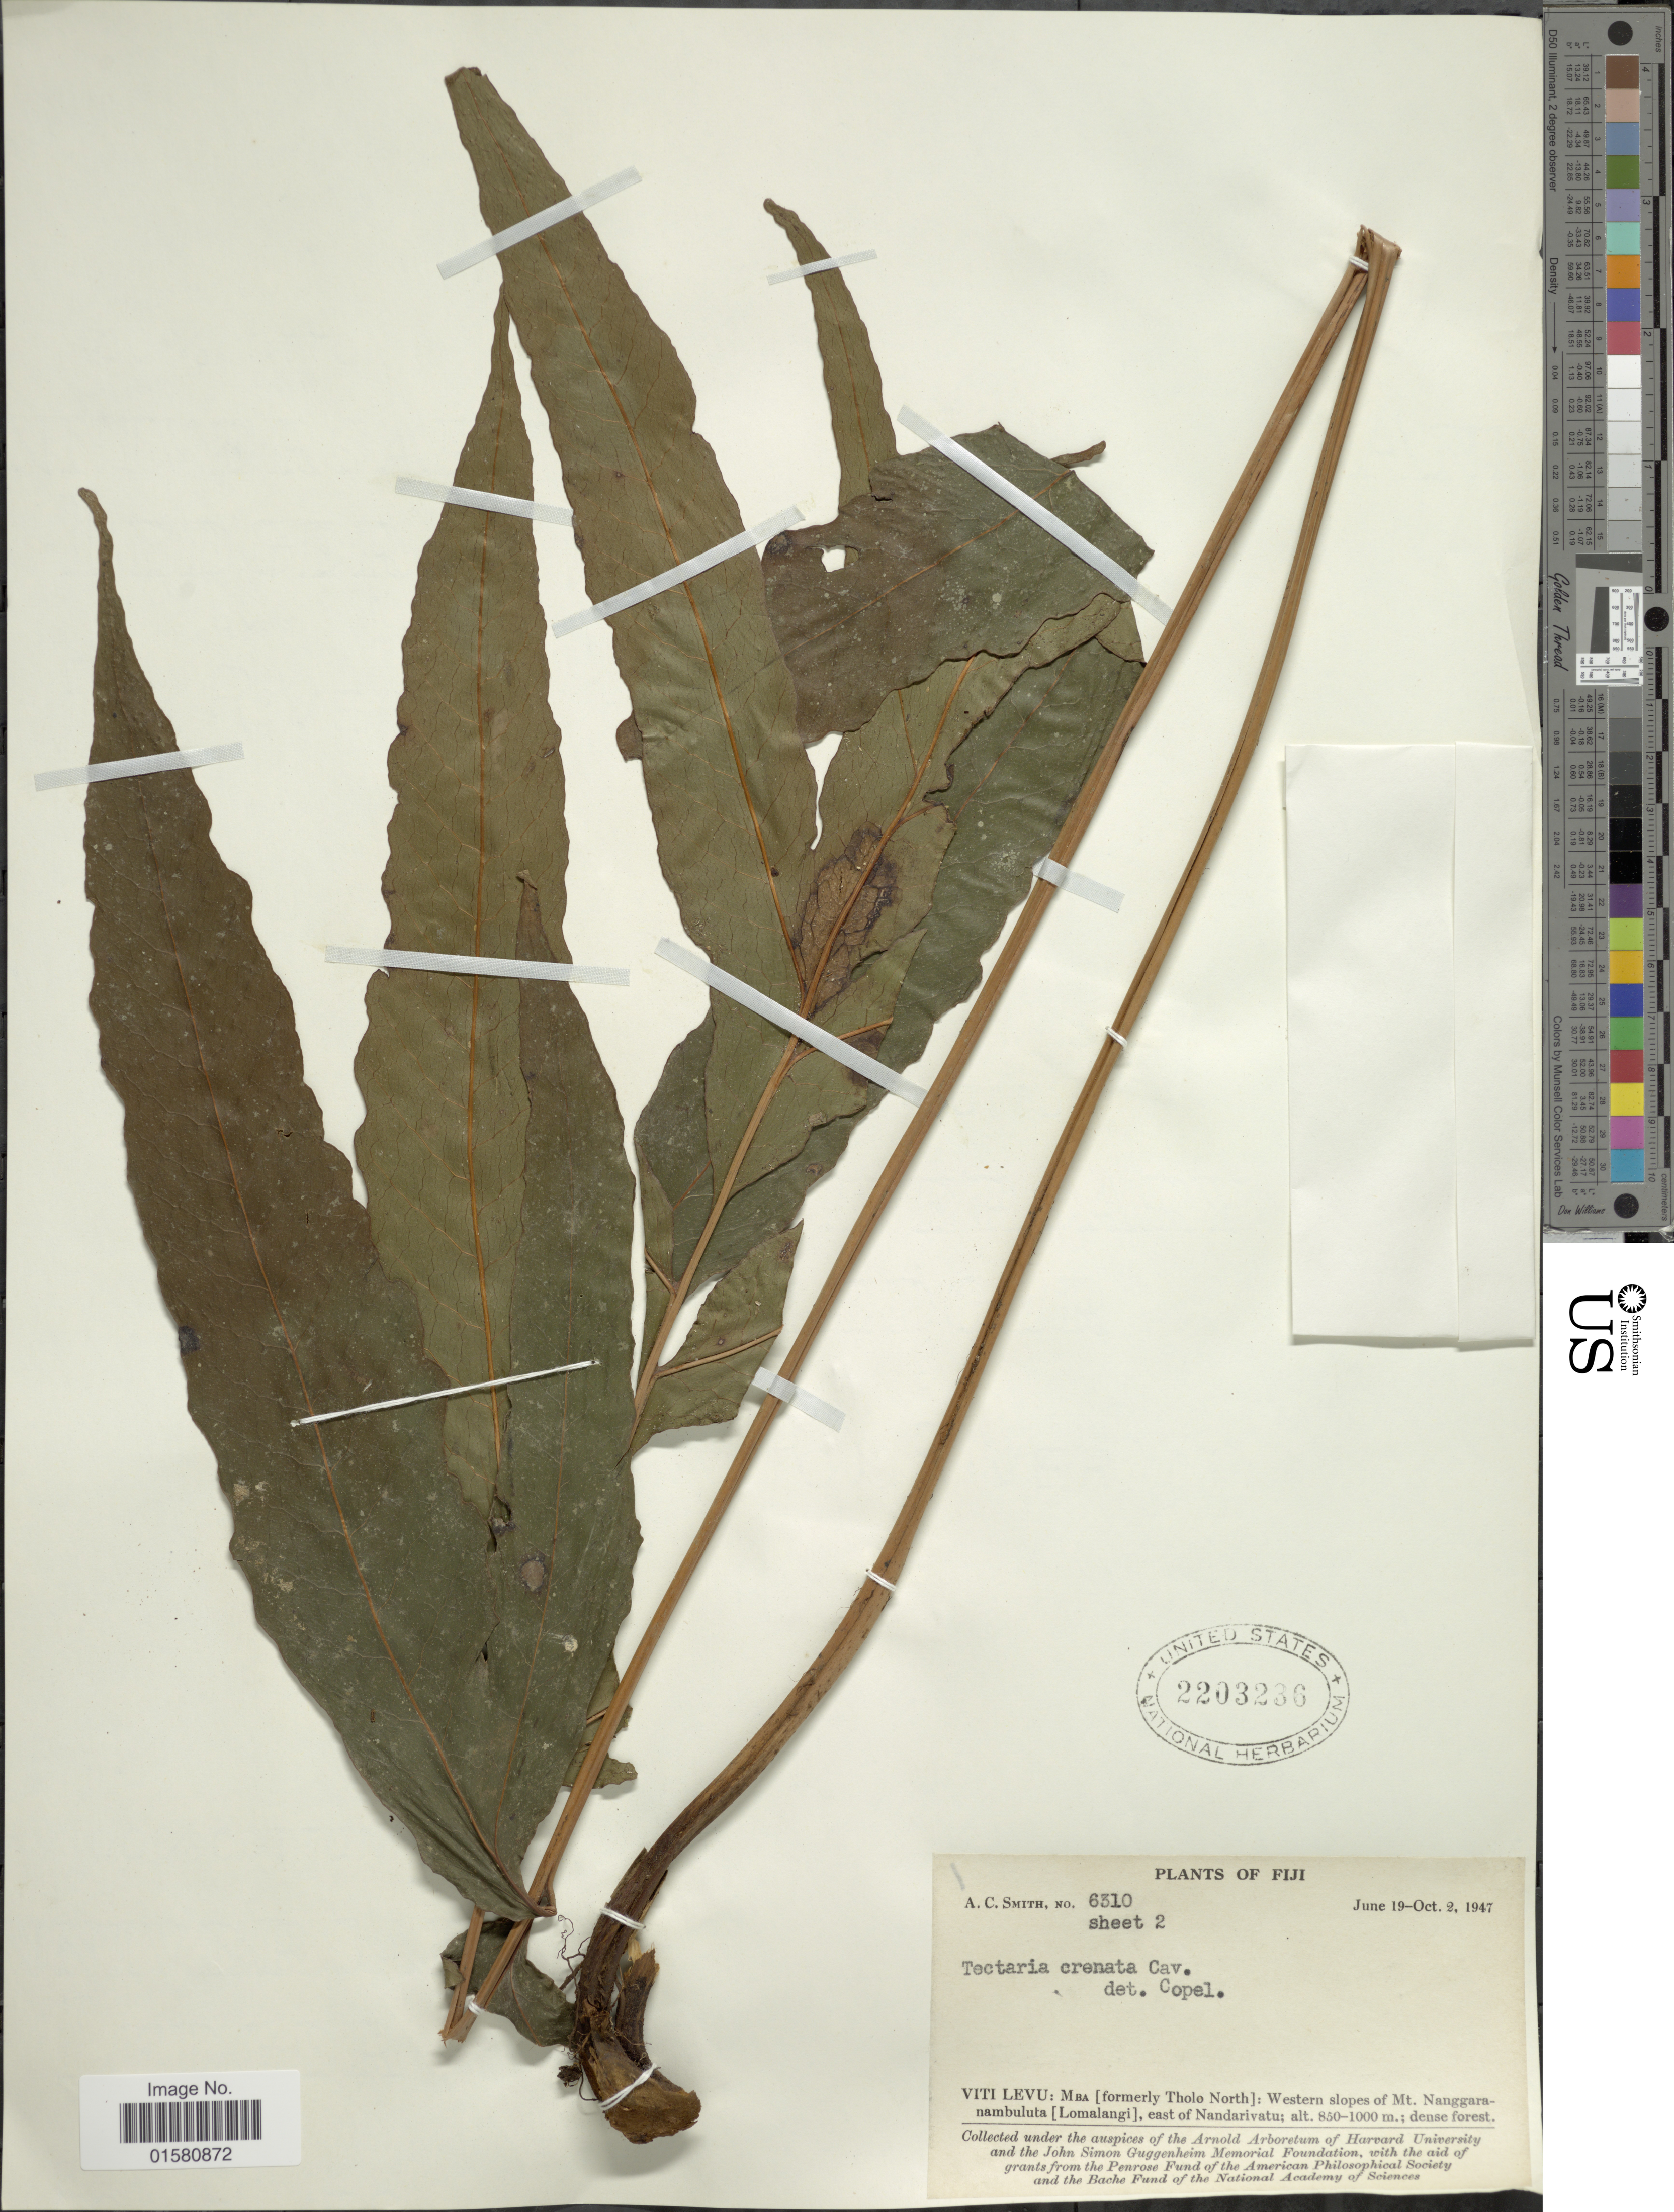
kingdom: Plantae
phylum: Tracheophyta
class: Polypodiopsida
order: Polypodiales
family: Tectariaceae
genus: Tectaria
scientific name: Tectaria crenata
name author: Cav.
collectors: A. C. Smith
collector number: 6510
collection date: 1947-06-19/1947-10-02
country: Fiji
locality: Viti Levu: Mba (formerly Tholo north): Western slopes of Mt. Nanggaranambulata (Lomalang), east of Nandarivatu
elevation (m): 850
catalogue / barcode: US 2203236